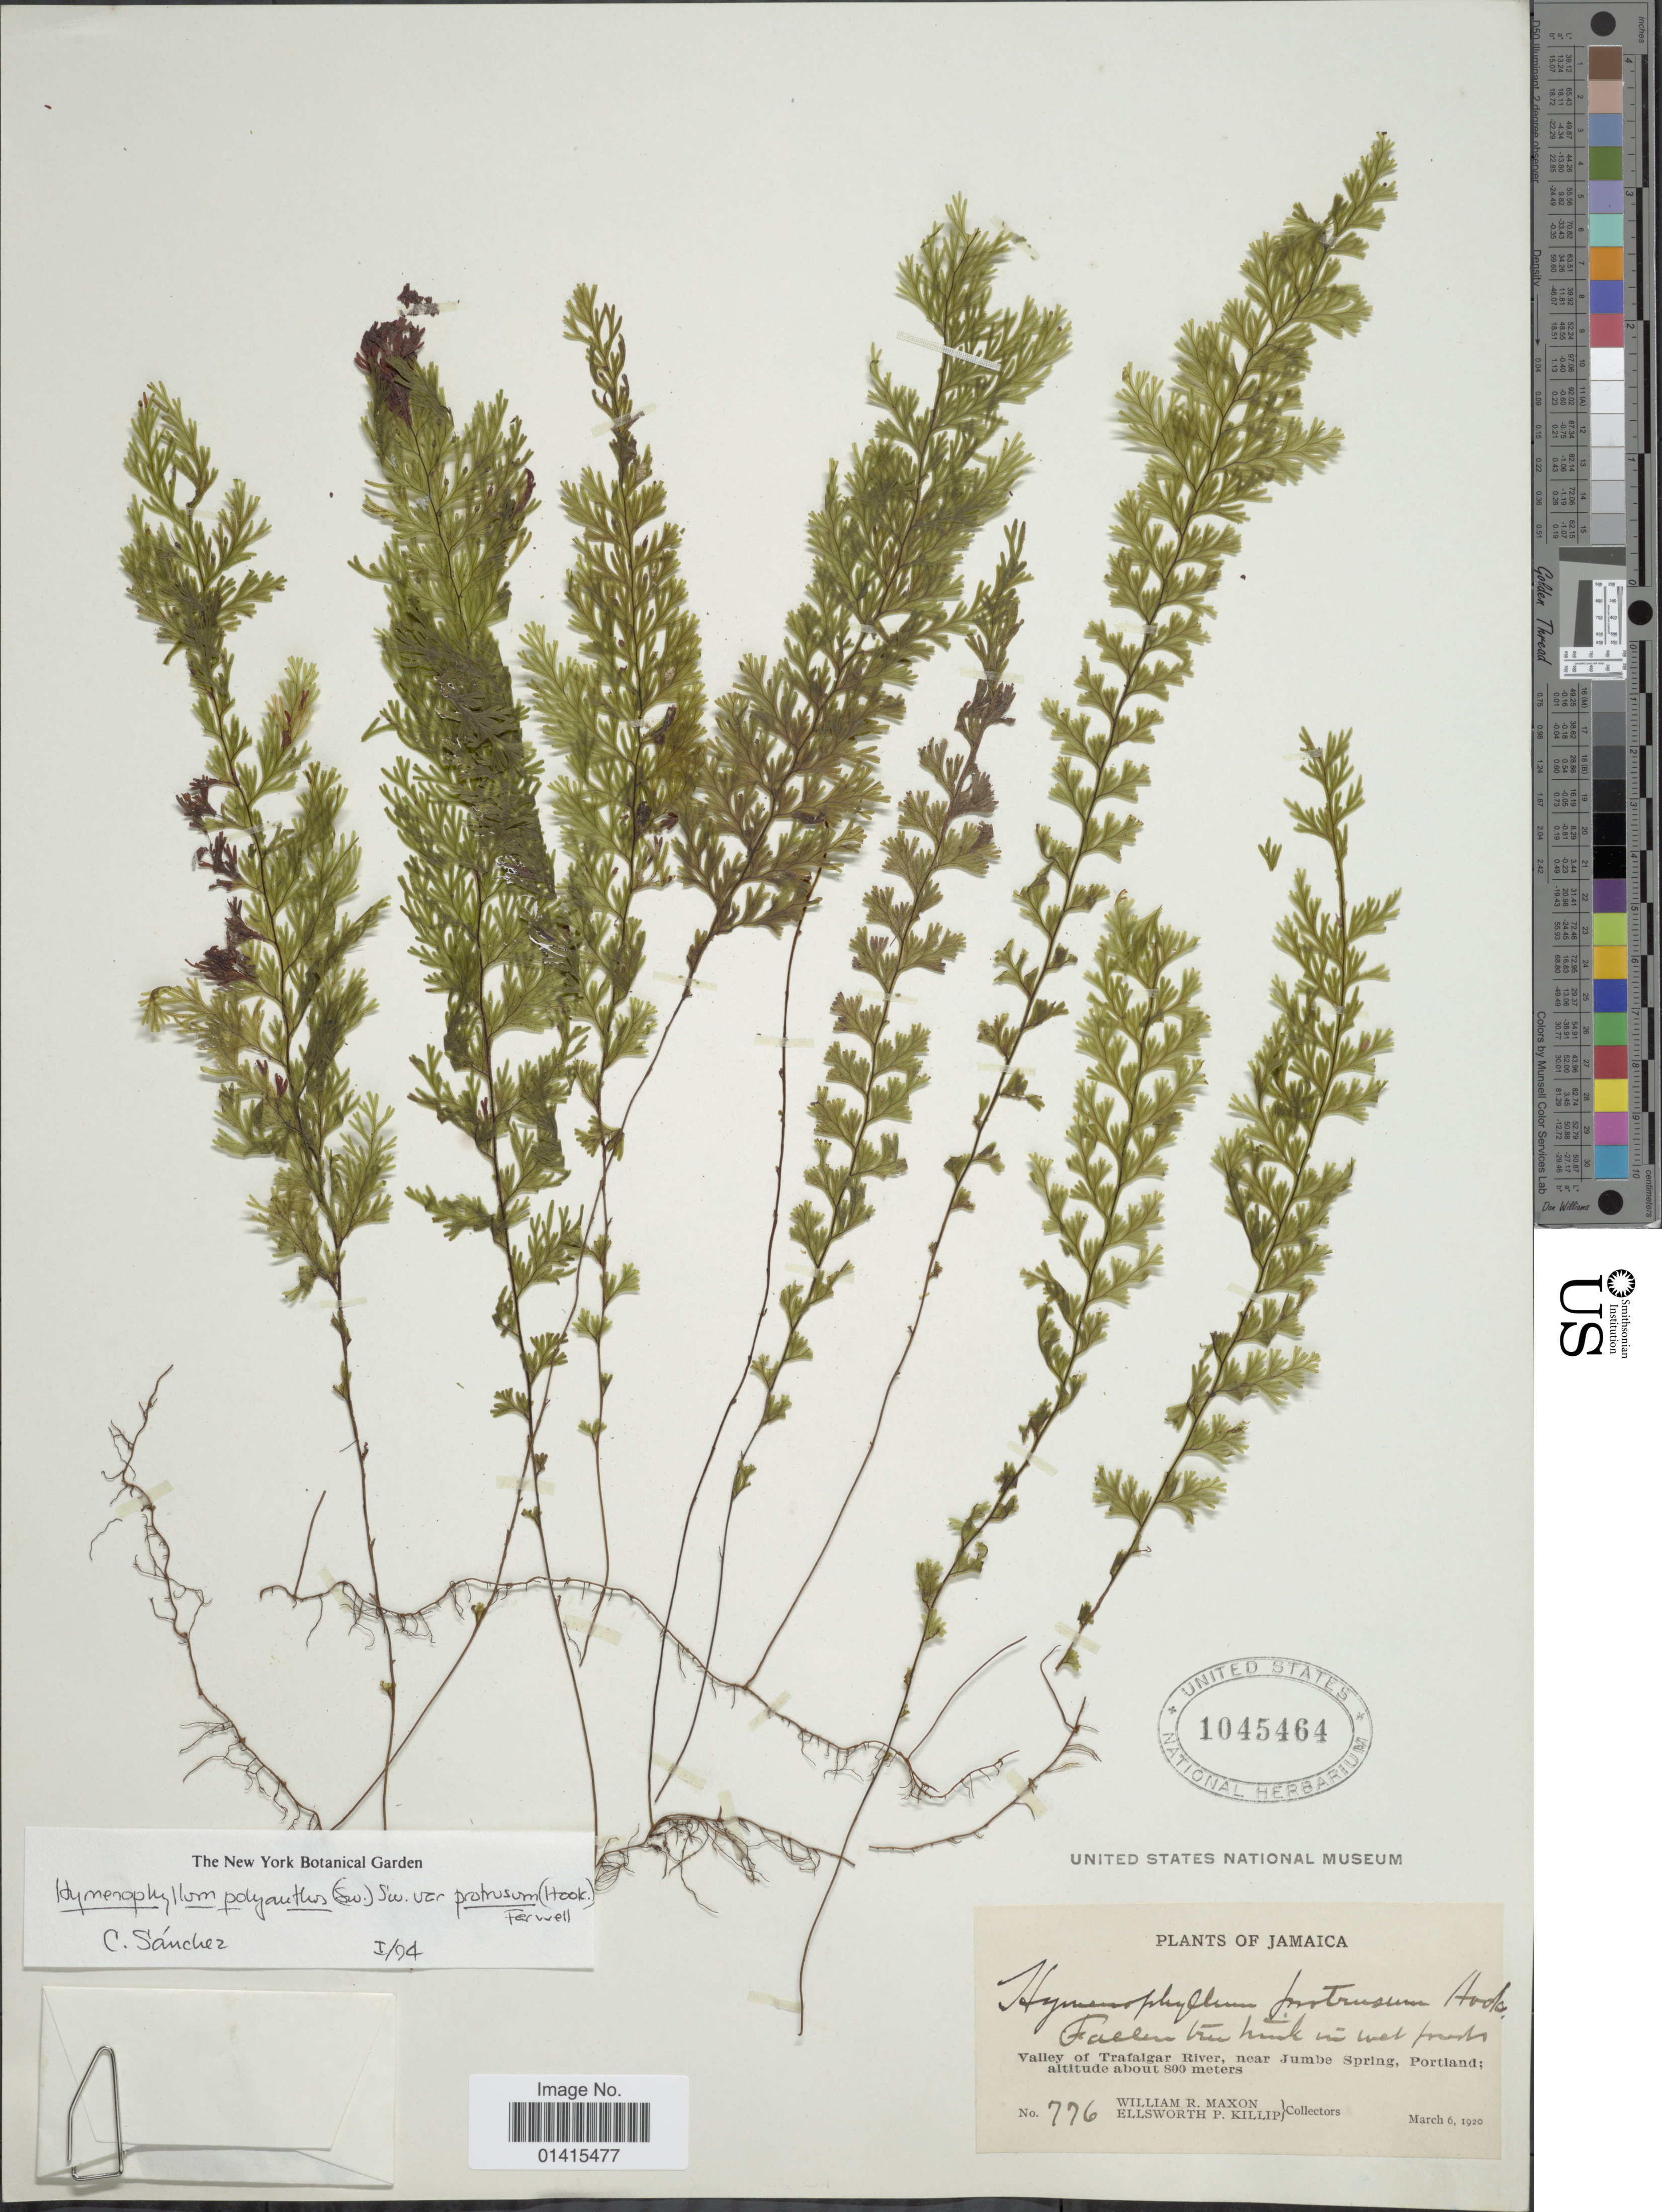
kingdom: Plantae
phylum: Tracheophyta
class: Polypodiopsida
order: Hymenophyllales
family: Hymenophyllaceae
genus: Hymenophyllum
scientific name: Hymenophyllum polyanthos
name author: (Sw.) Sw.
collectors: W. R. Maxon & E. P. Killip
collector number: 776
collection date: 1920-03-06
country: Jamaica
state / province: Portland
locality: Valley of Trafalgar river, near Jumbe Spring, Portland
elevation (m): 800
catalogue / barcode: US 1045464